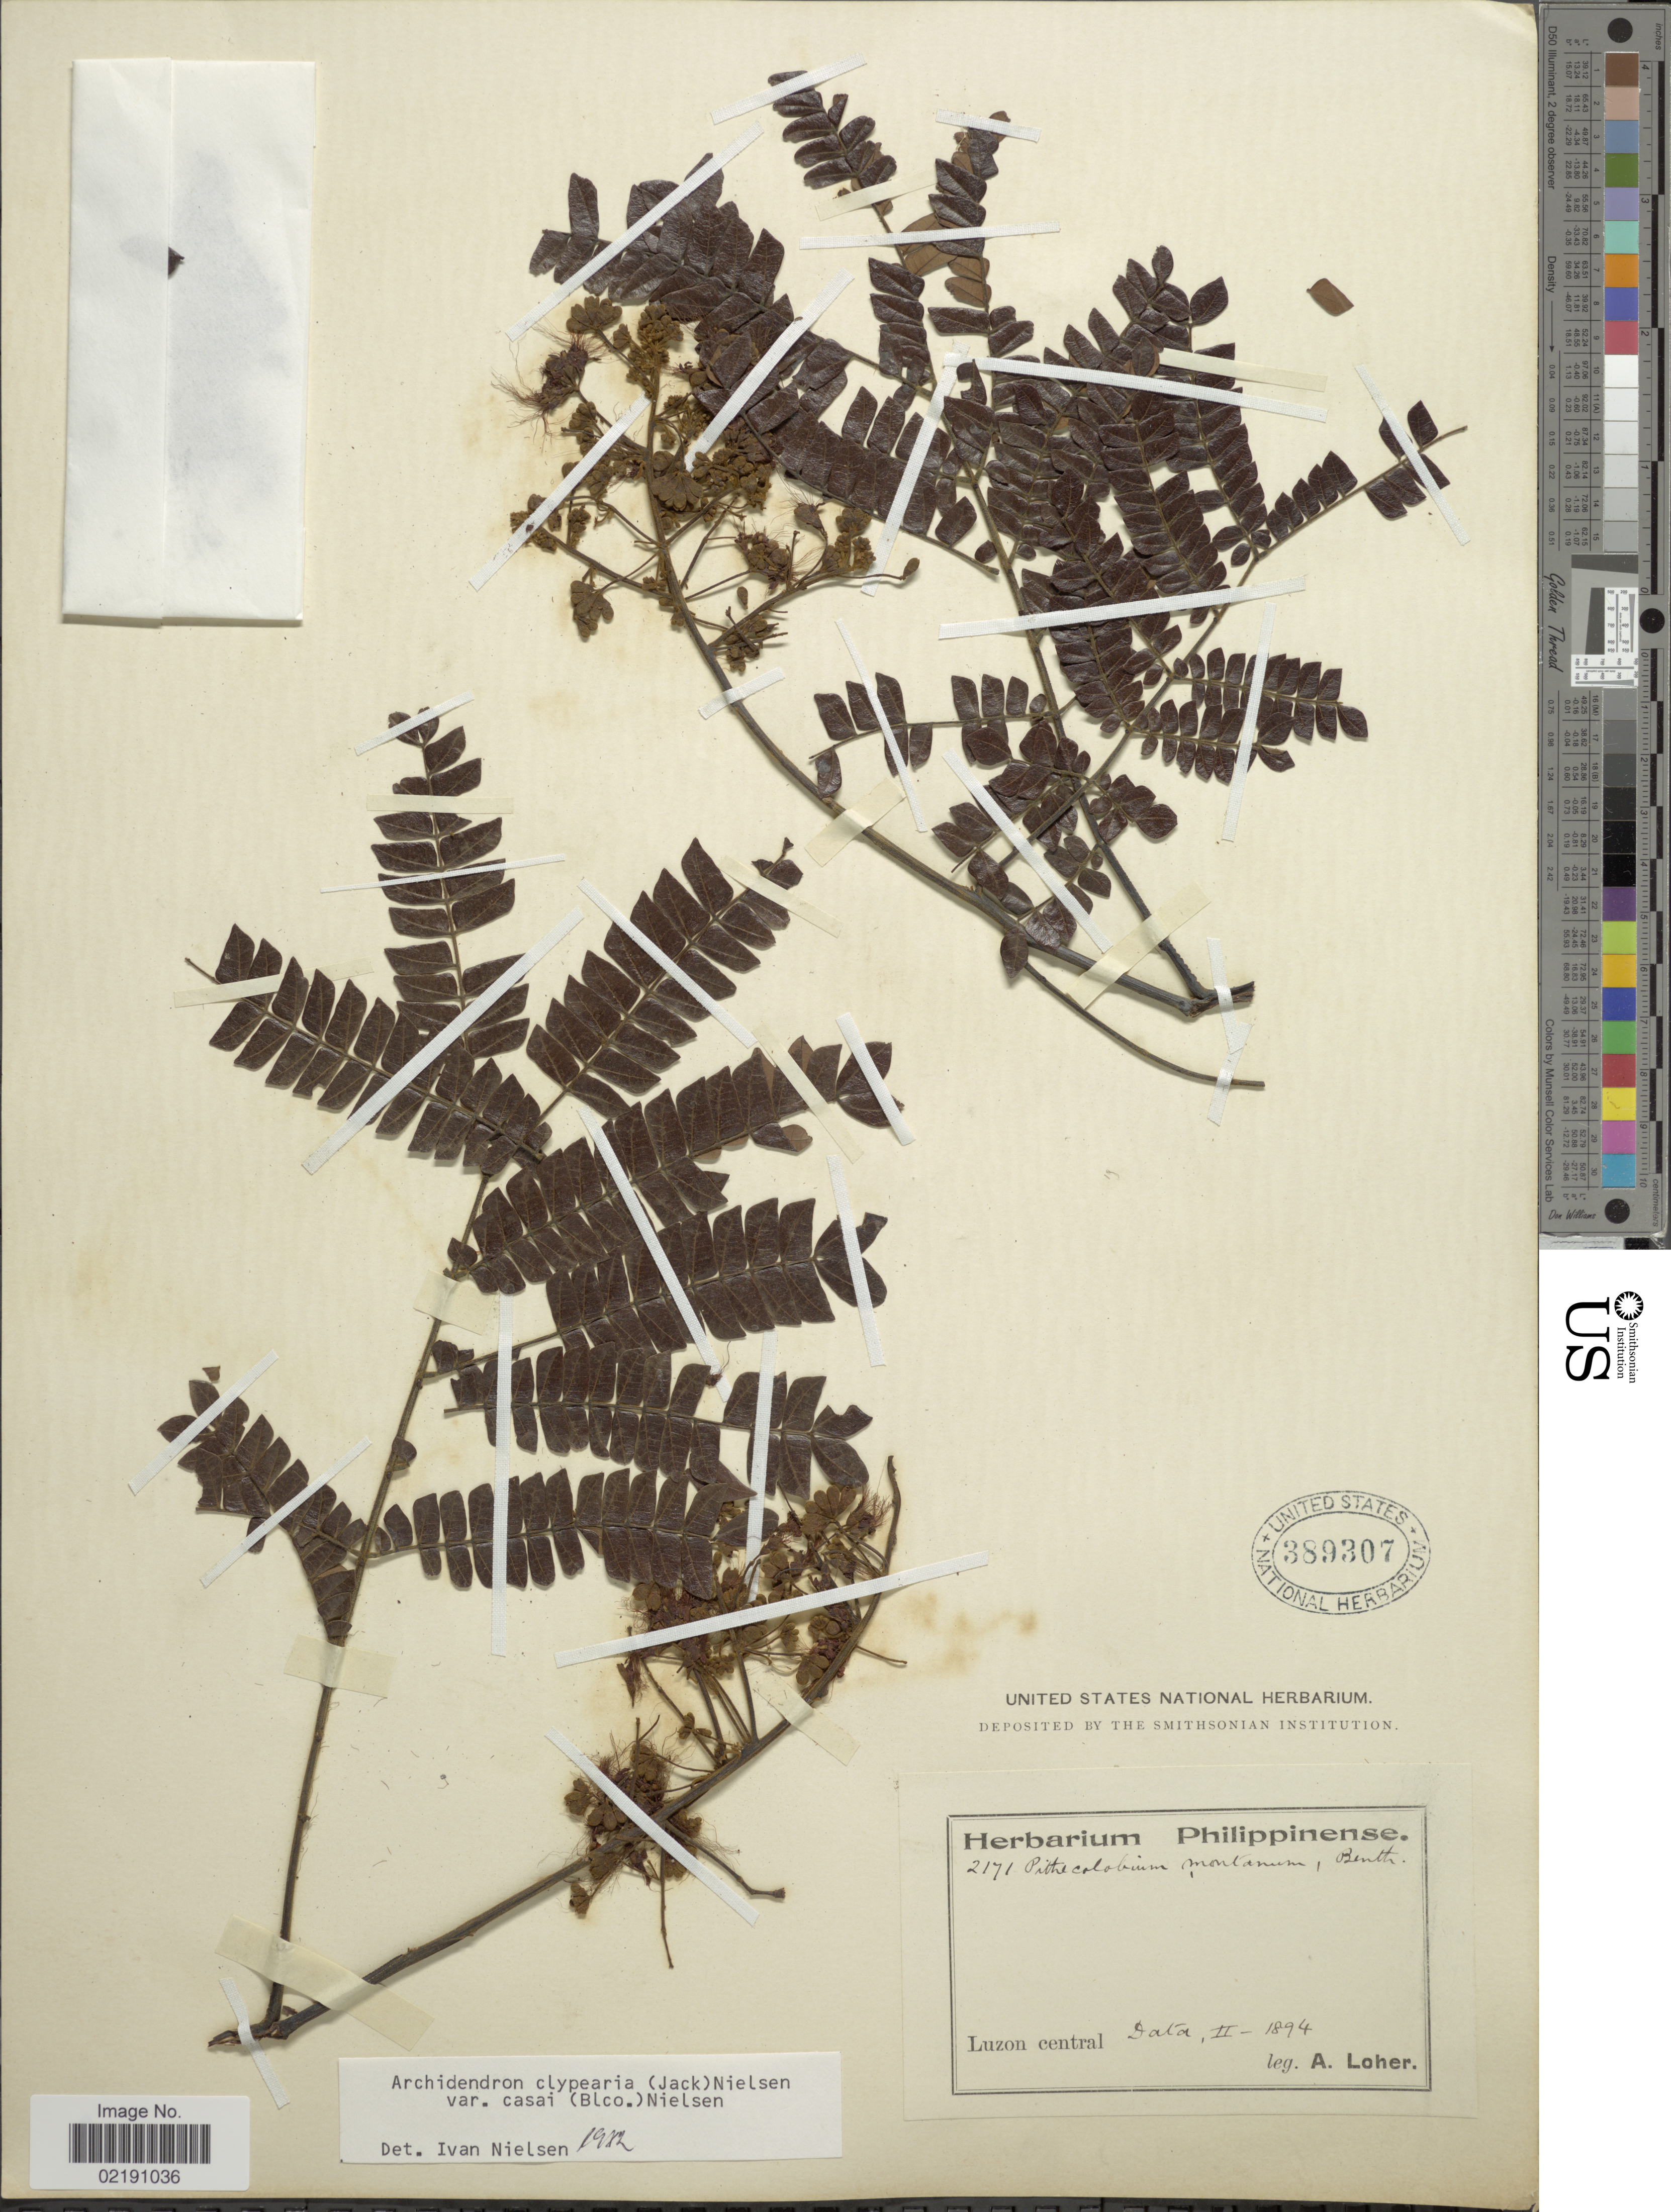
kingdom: Plantae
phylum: Tracheophyta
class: Magnoliopsida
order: Fabales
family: Fabaceae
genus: Archidendron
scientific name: Archidendron clypearia var. casai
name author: (Blanco) I.C. Nielsen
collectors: A. Loher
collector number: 2171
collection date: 1894-02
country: Philippines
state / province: Central Luzon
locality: Luzon central. Data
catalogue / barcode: US 389307